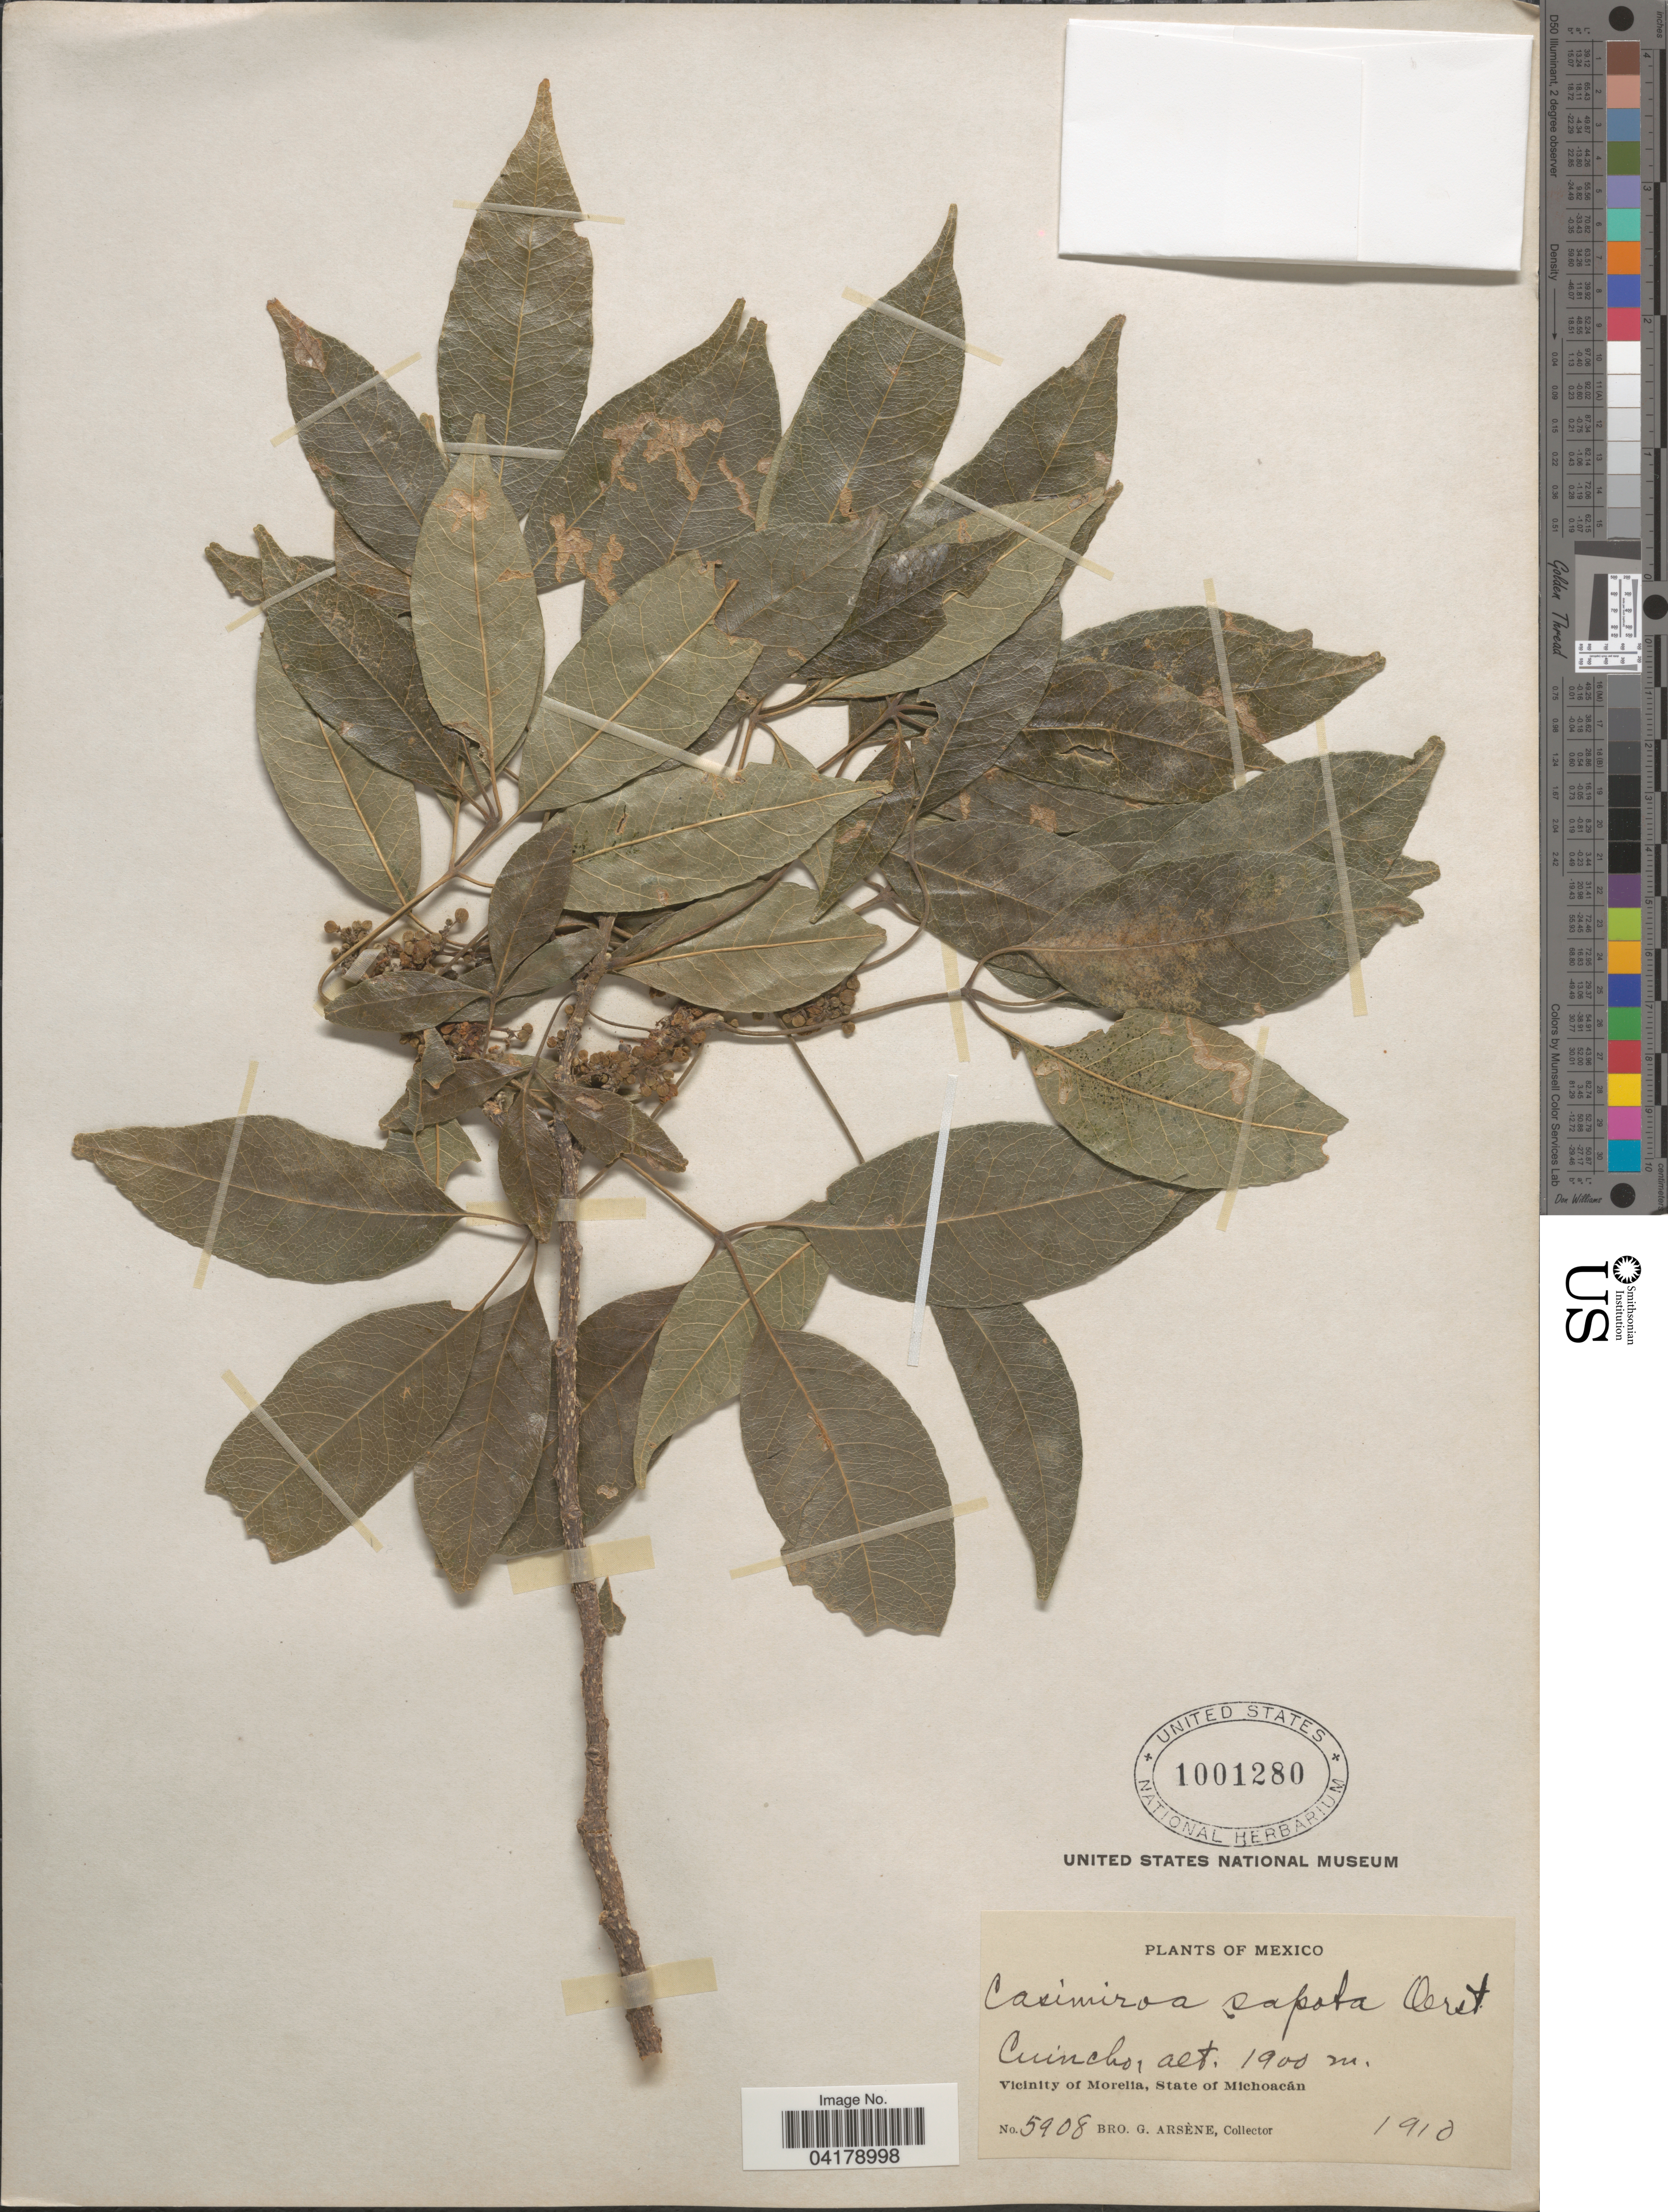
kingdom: Plantae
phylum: Tracheophyta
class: Magnoliopsida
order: Sapindales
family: Rutaceae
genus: Casimiroa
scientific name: Casimiroa sapota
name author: Oerst.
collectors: Bro. G. Arsène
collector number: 5908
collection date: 1910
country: Mexico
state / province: Michoacán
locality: Cuincho. Vicinity of Morelia.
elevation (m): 1900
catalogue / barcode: US 1001280